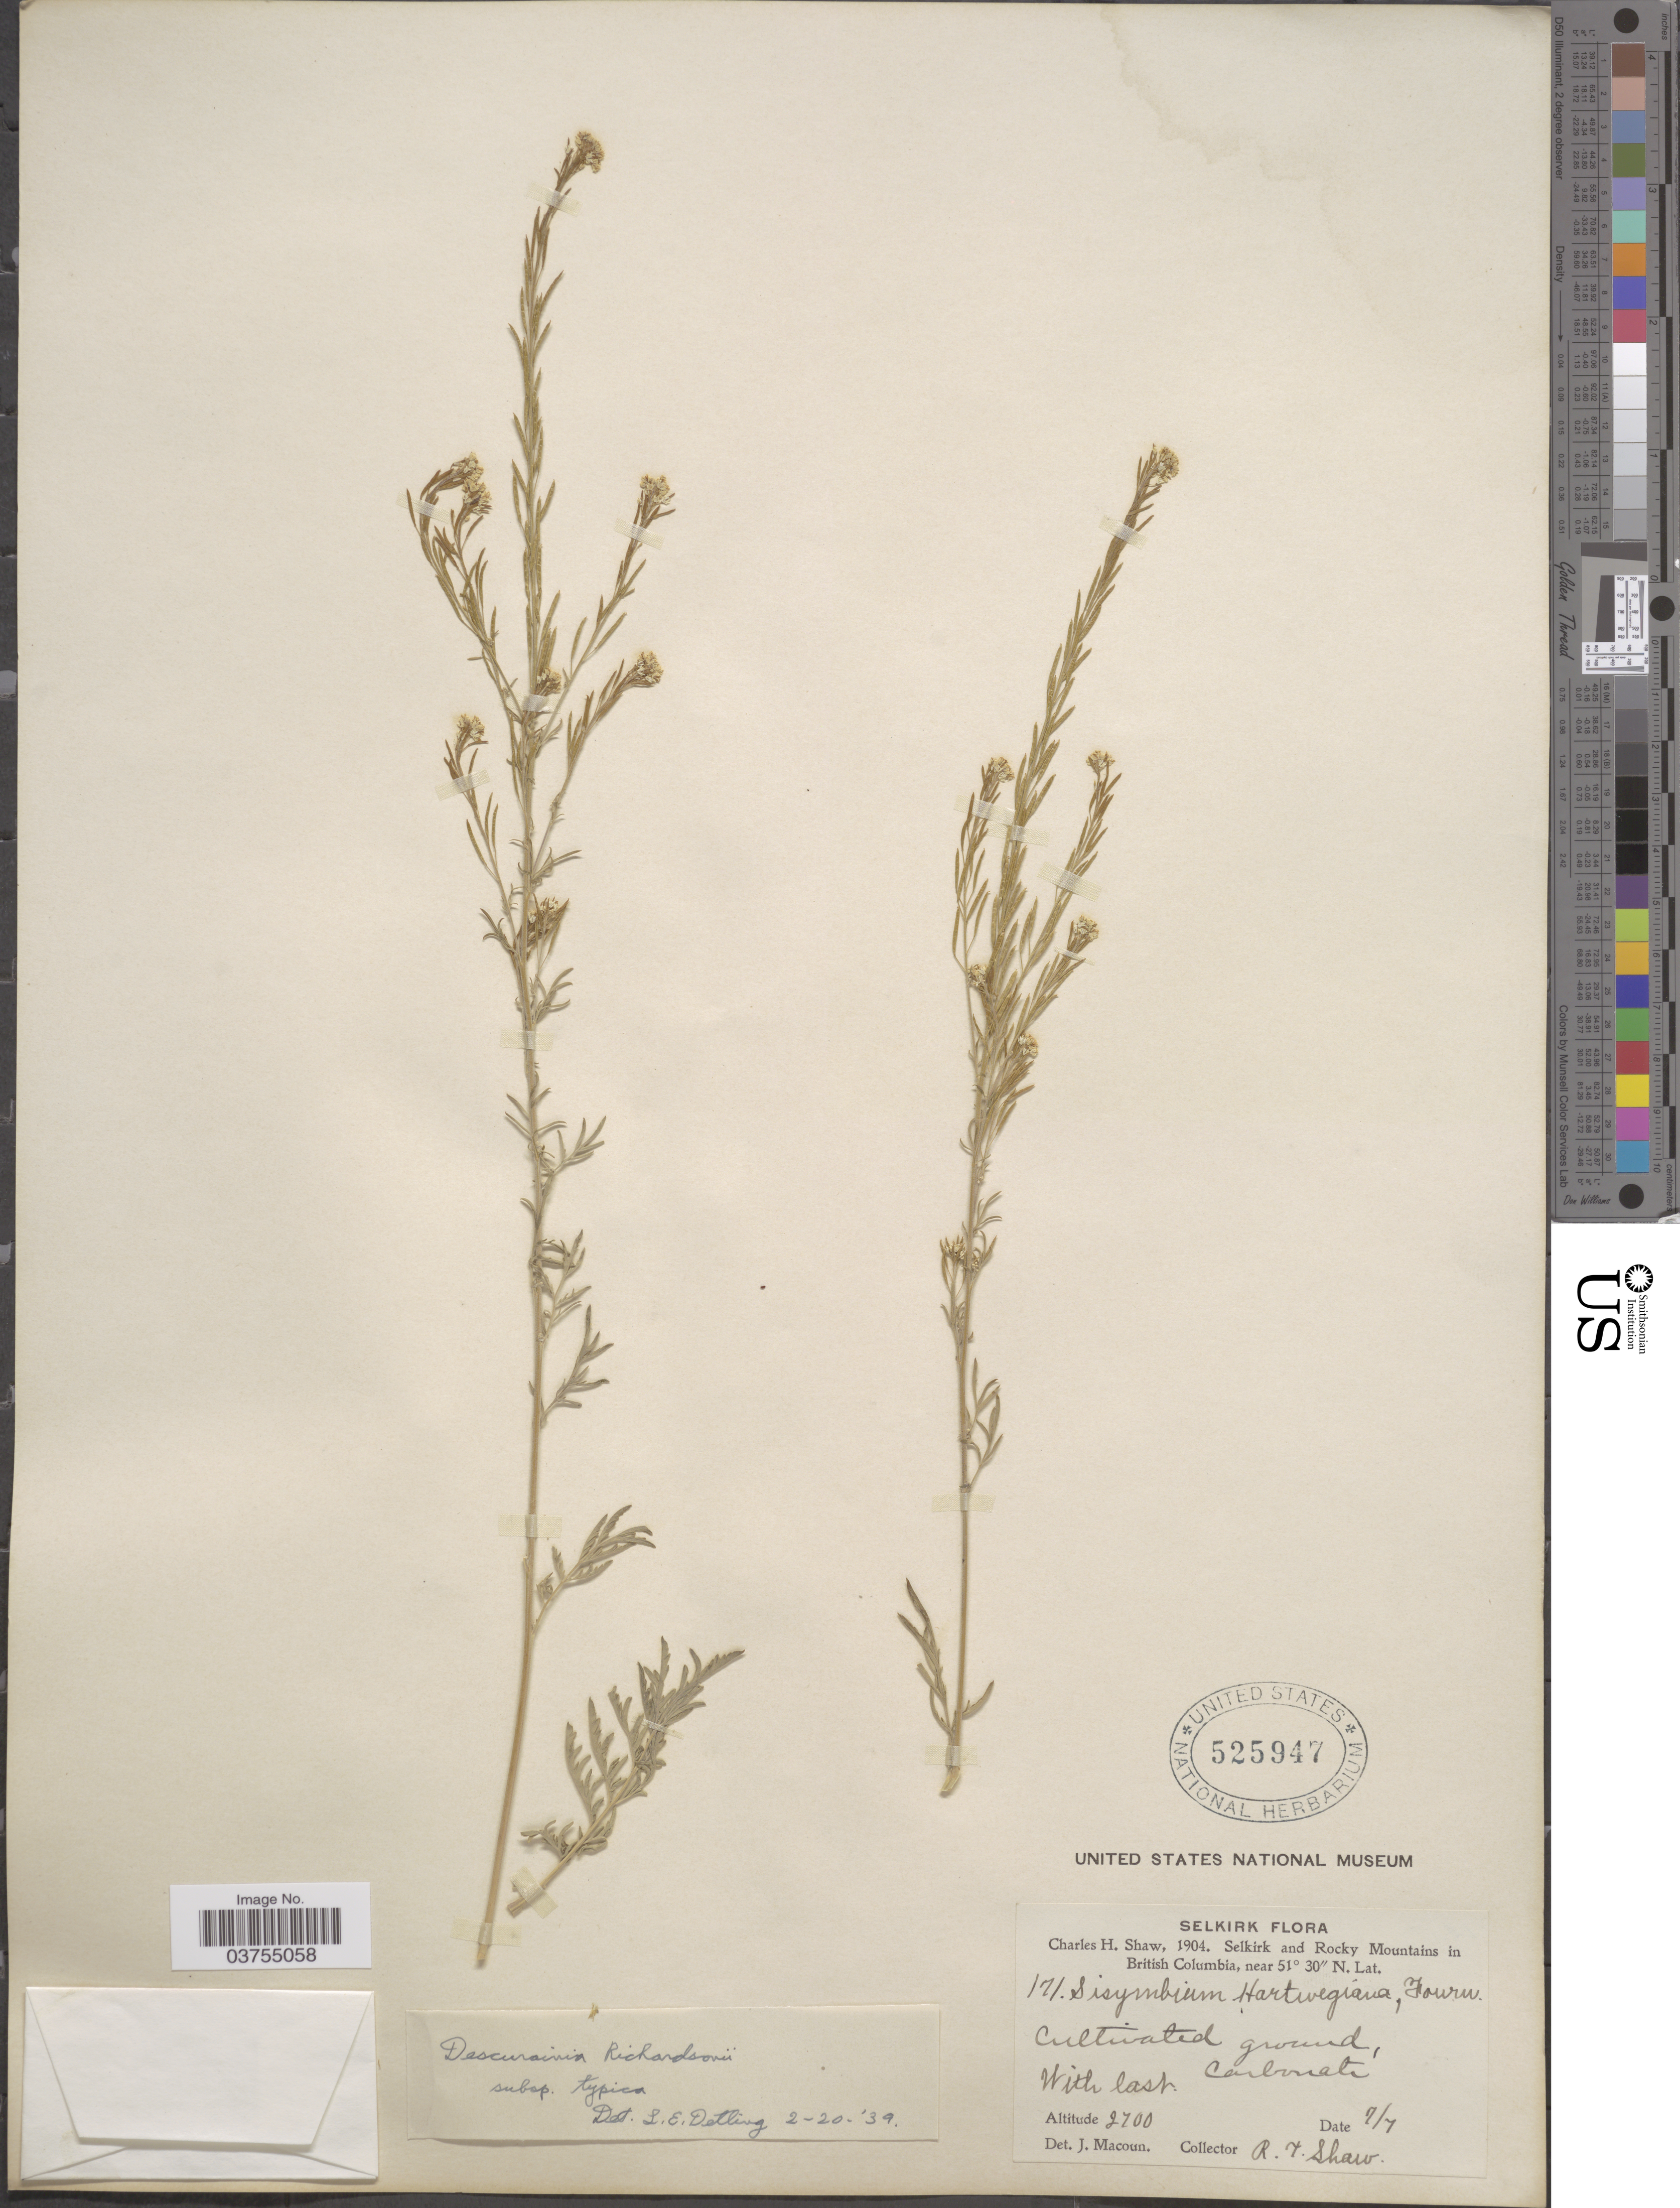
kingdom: Plantae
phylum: Tracheophyta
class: Magnoliopsida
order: Brassicales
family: Brassicaceae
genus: Descurainia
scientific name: Descurainia richardsonii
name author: (C.A. Mey.) O.E. Schulz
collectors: R. T. Shaw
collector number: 171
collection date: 1904-07-07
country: Canada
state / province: British Columbia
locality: Selkirk. Selkirk and Rocky Mountains in British Colombia. Carbonate.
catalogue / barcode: US 525947